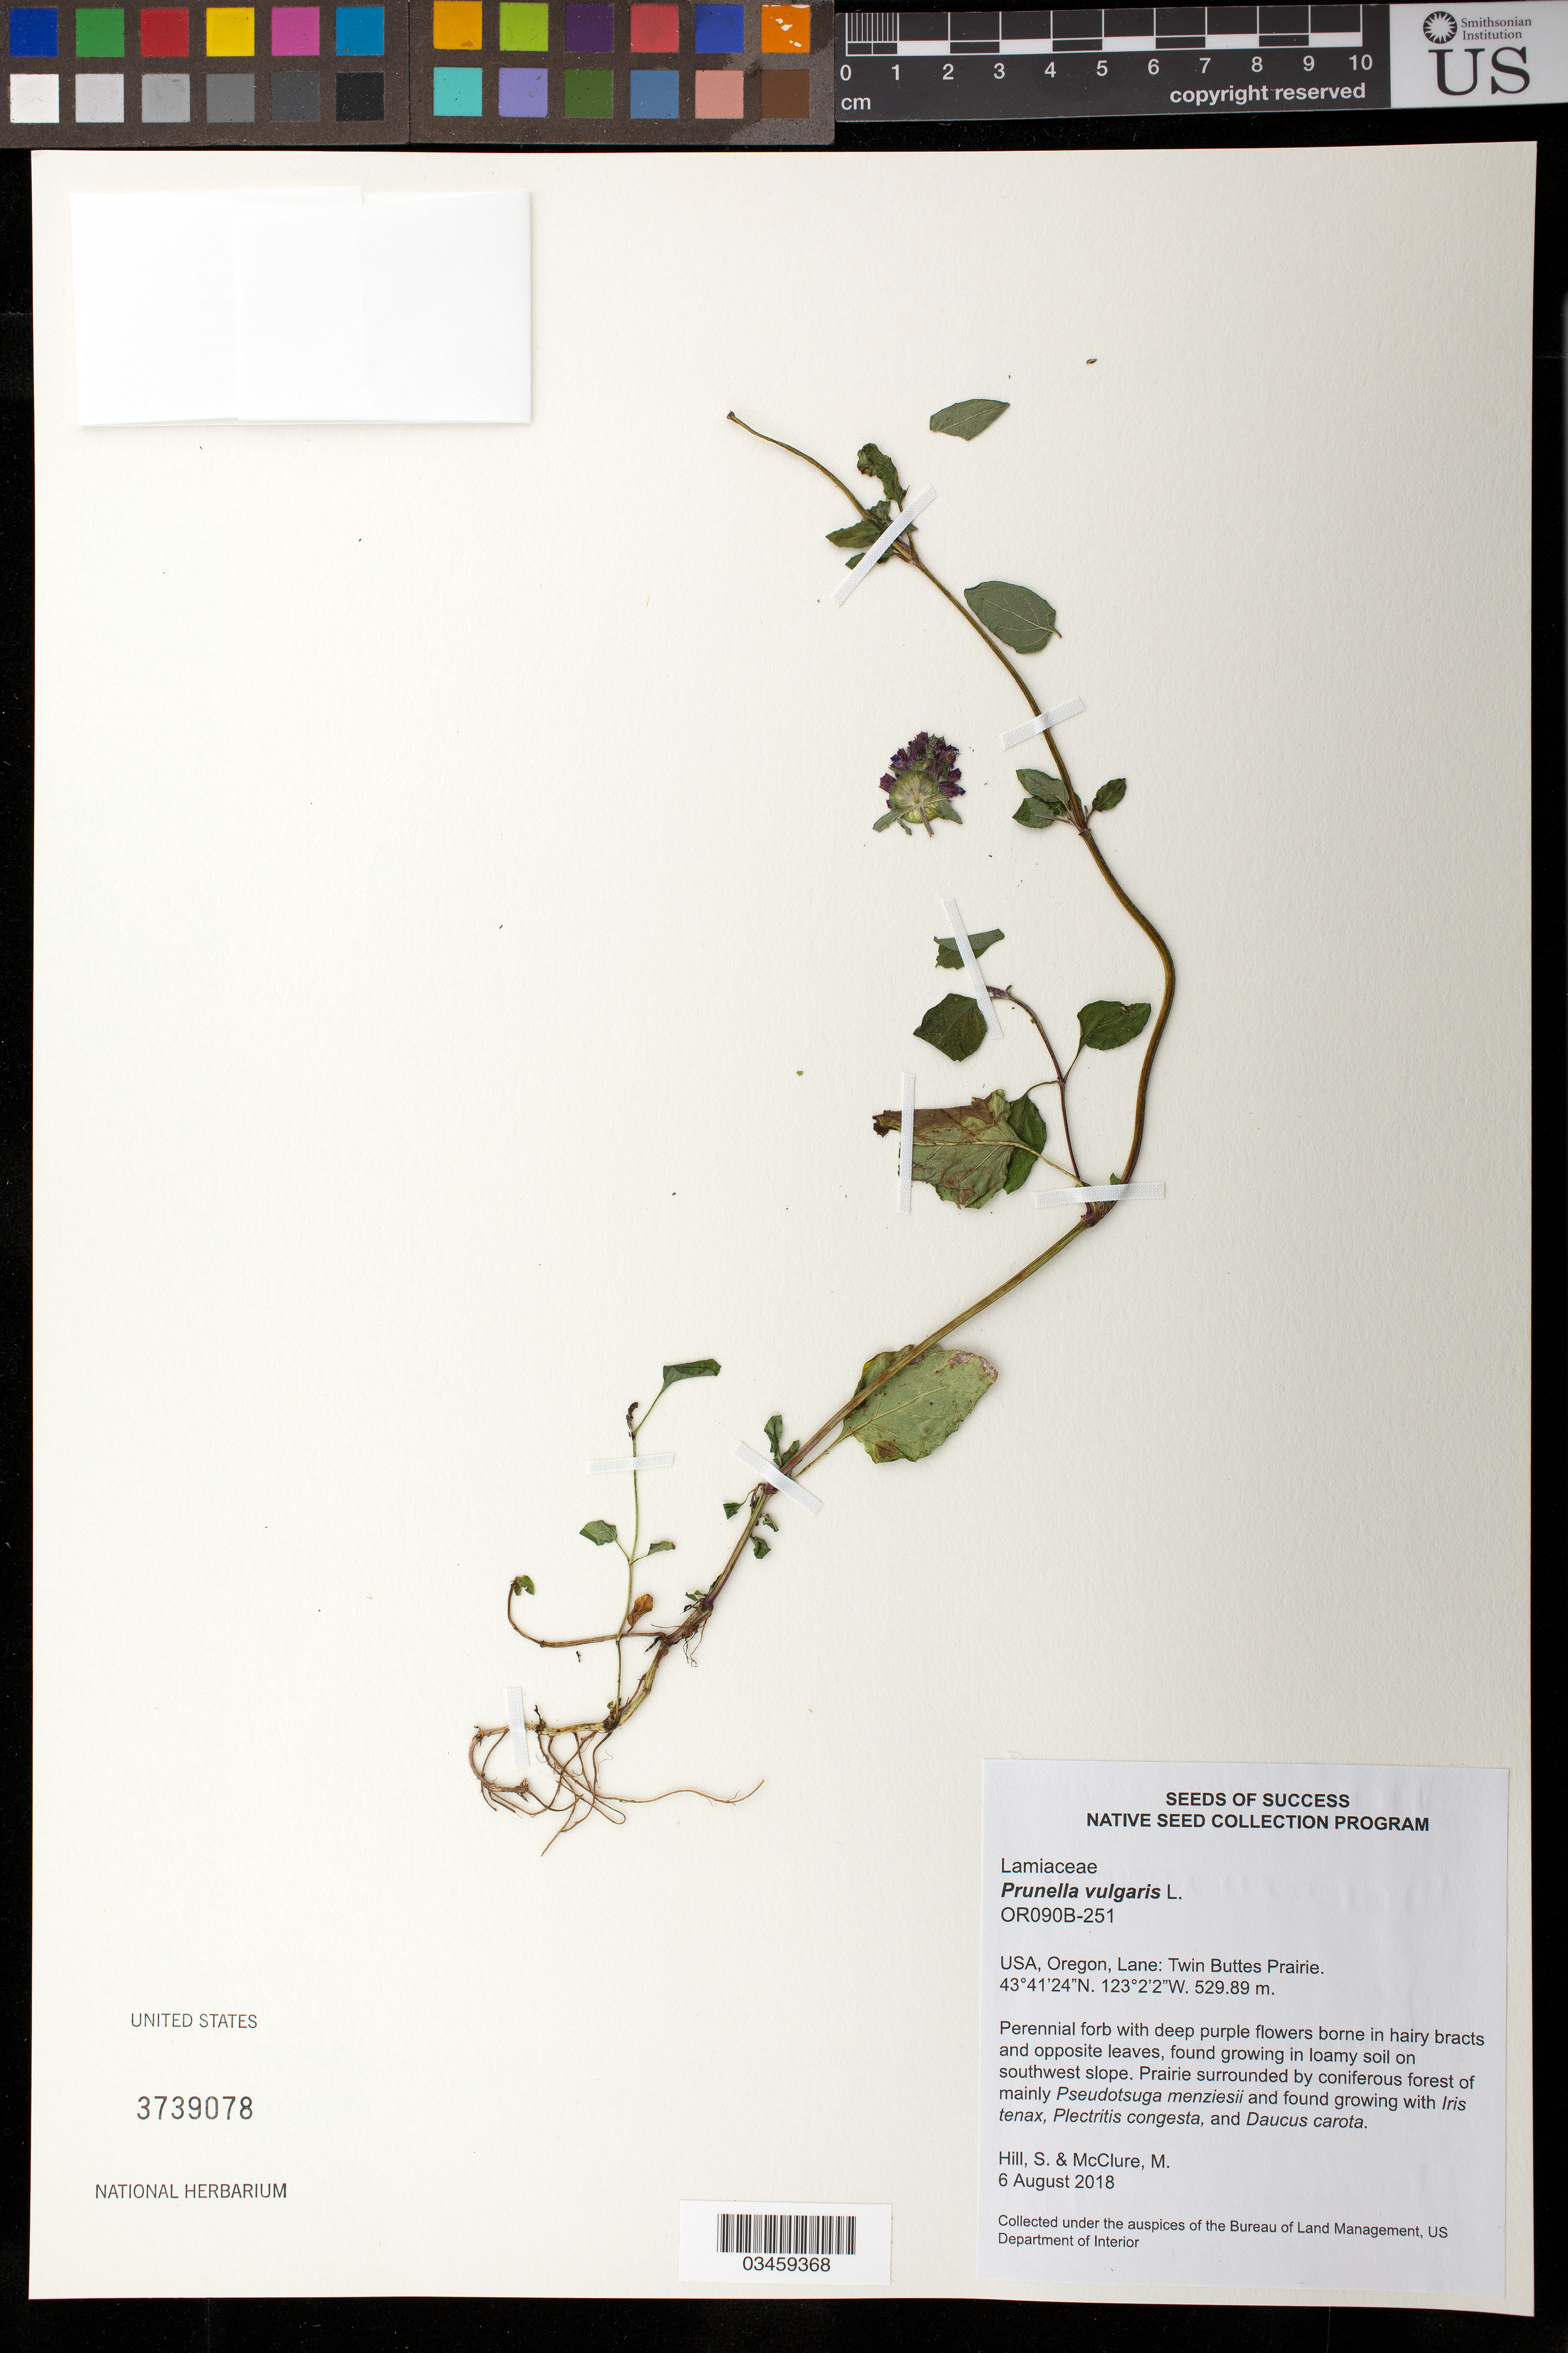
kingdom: Plantae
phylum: Tracheophyta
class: Magnoliopsida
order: Lamiales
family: Lamiaceae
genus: Prunella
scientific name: Prunella vulgaris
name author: L.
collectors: S. Hill & M. McClure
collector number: OR090B-251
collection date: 2018-08-06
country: United States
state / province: Oregon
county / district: Lane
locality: Twin Buttes Prairie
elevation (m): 529.89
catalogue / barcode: US 3739078